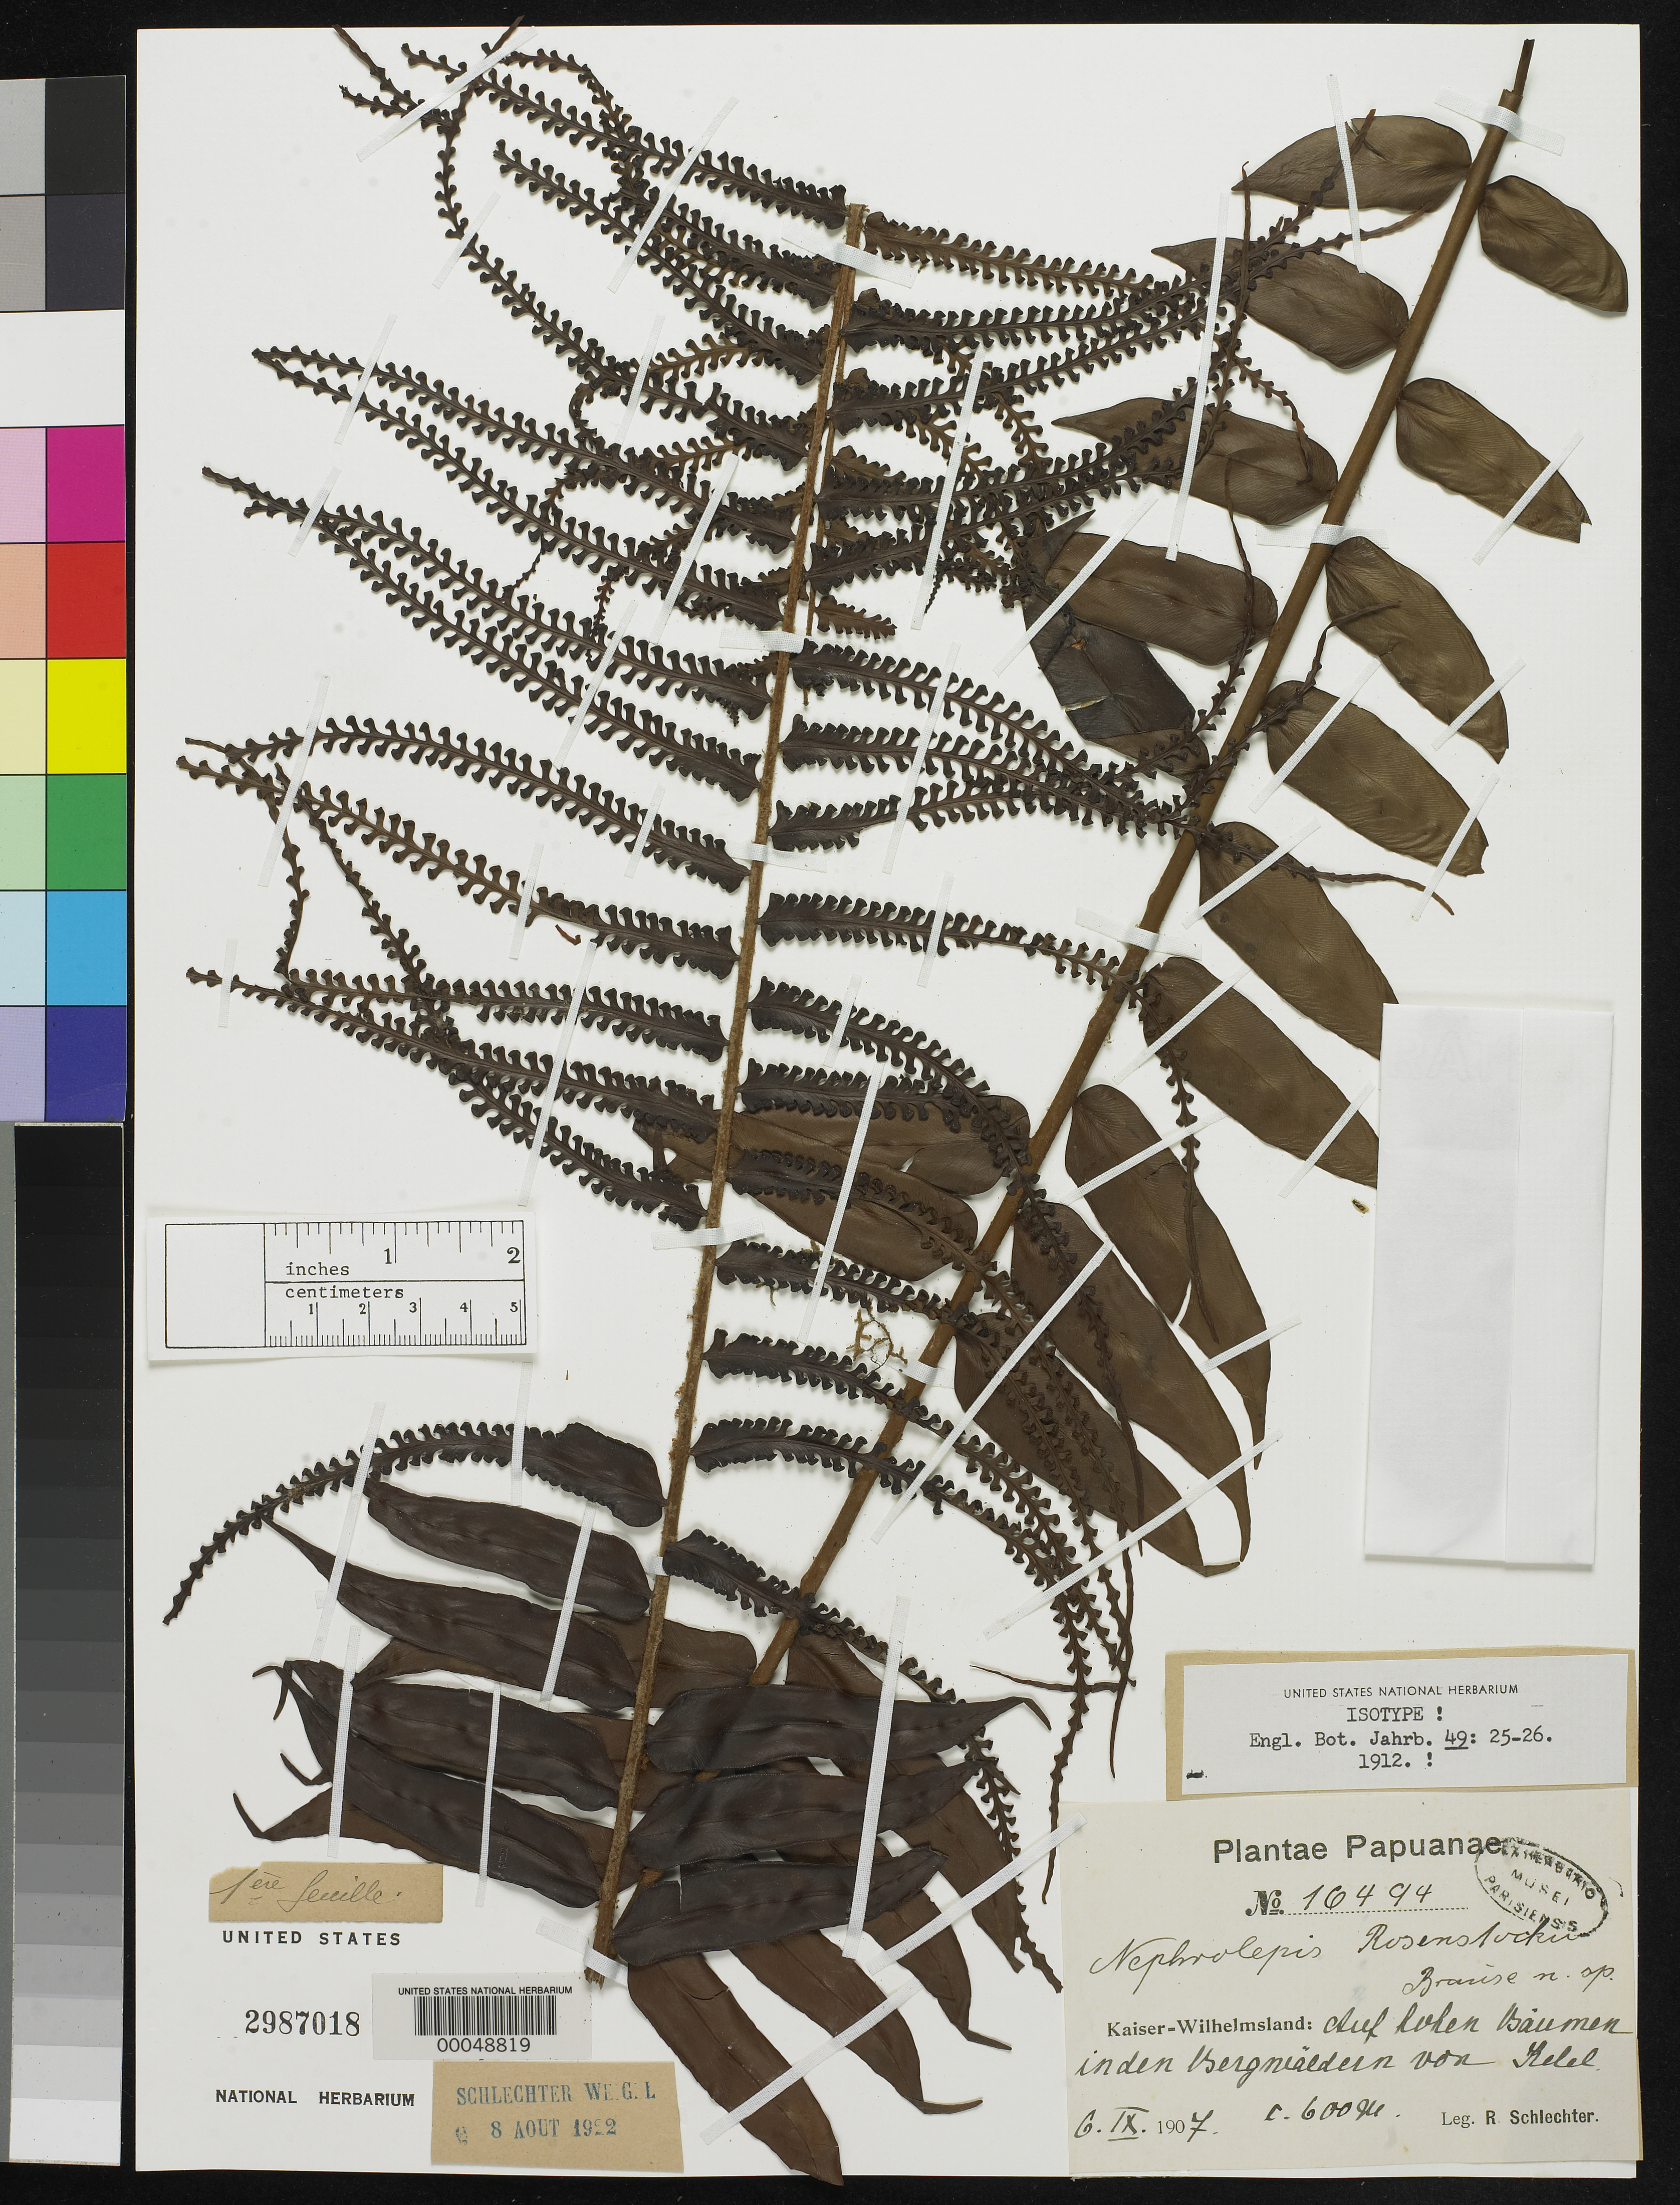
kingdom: Plantae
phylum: Tracheophyta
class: Polypodiopsida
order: Polypodiales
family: Nephrolepidaceae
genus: Nephrolepis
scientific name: Nephrolepis rosenstockii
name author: Brause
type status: Isotype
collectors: F. R. R. Schlechter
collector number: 16494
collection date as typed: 06 Sep 1907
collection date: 1907-09-06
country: Papua New Guinea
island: New Guinea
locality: Kaiser-Wilhelmsland, Kelel.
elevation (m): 600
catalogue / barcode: US 2987018